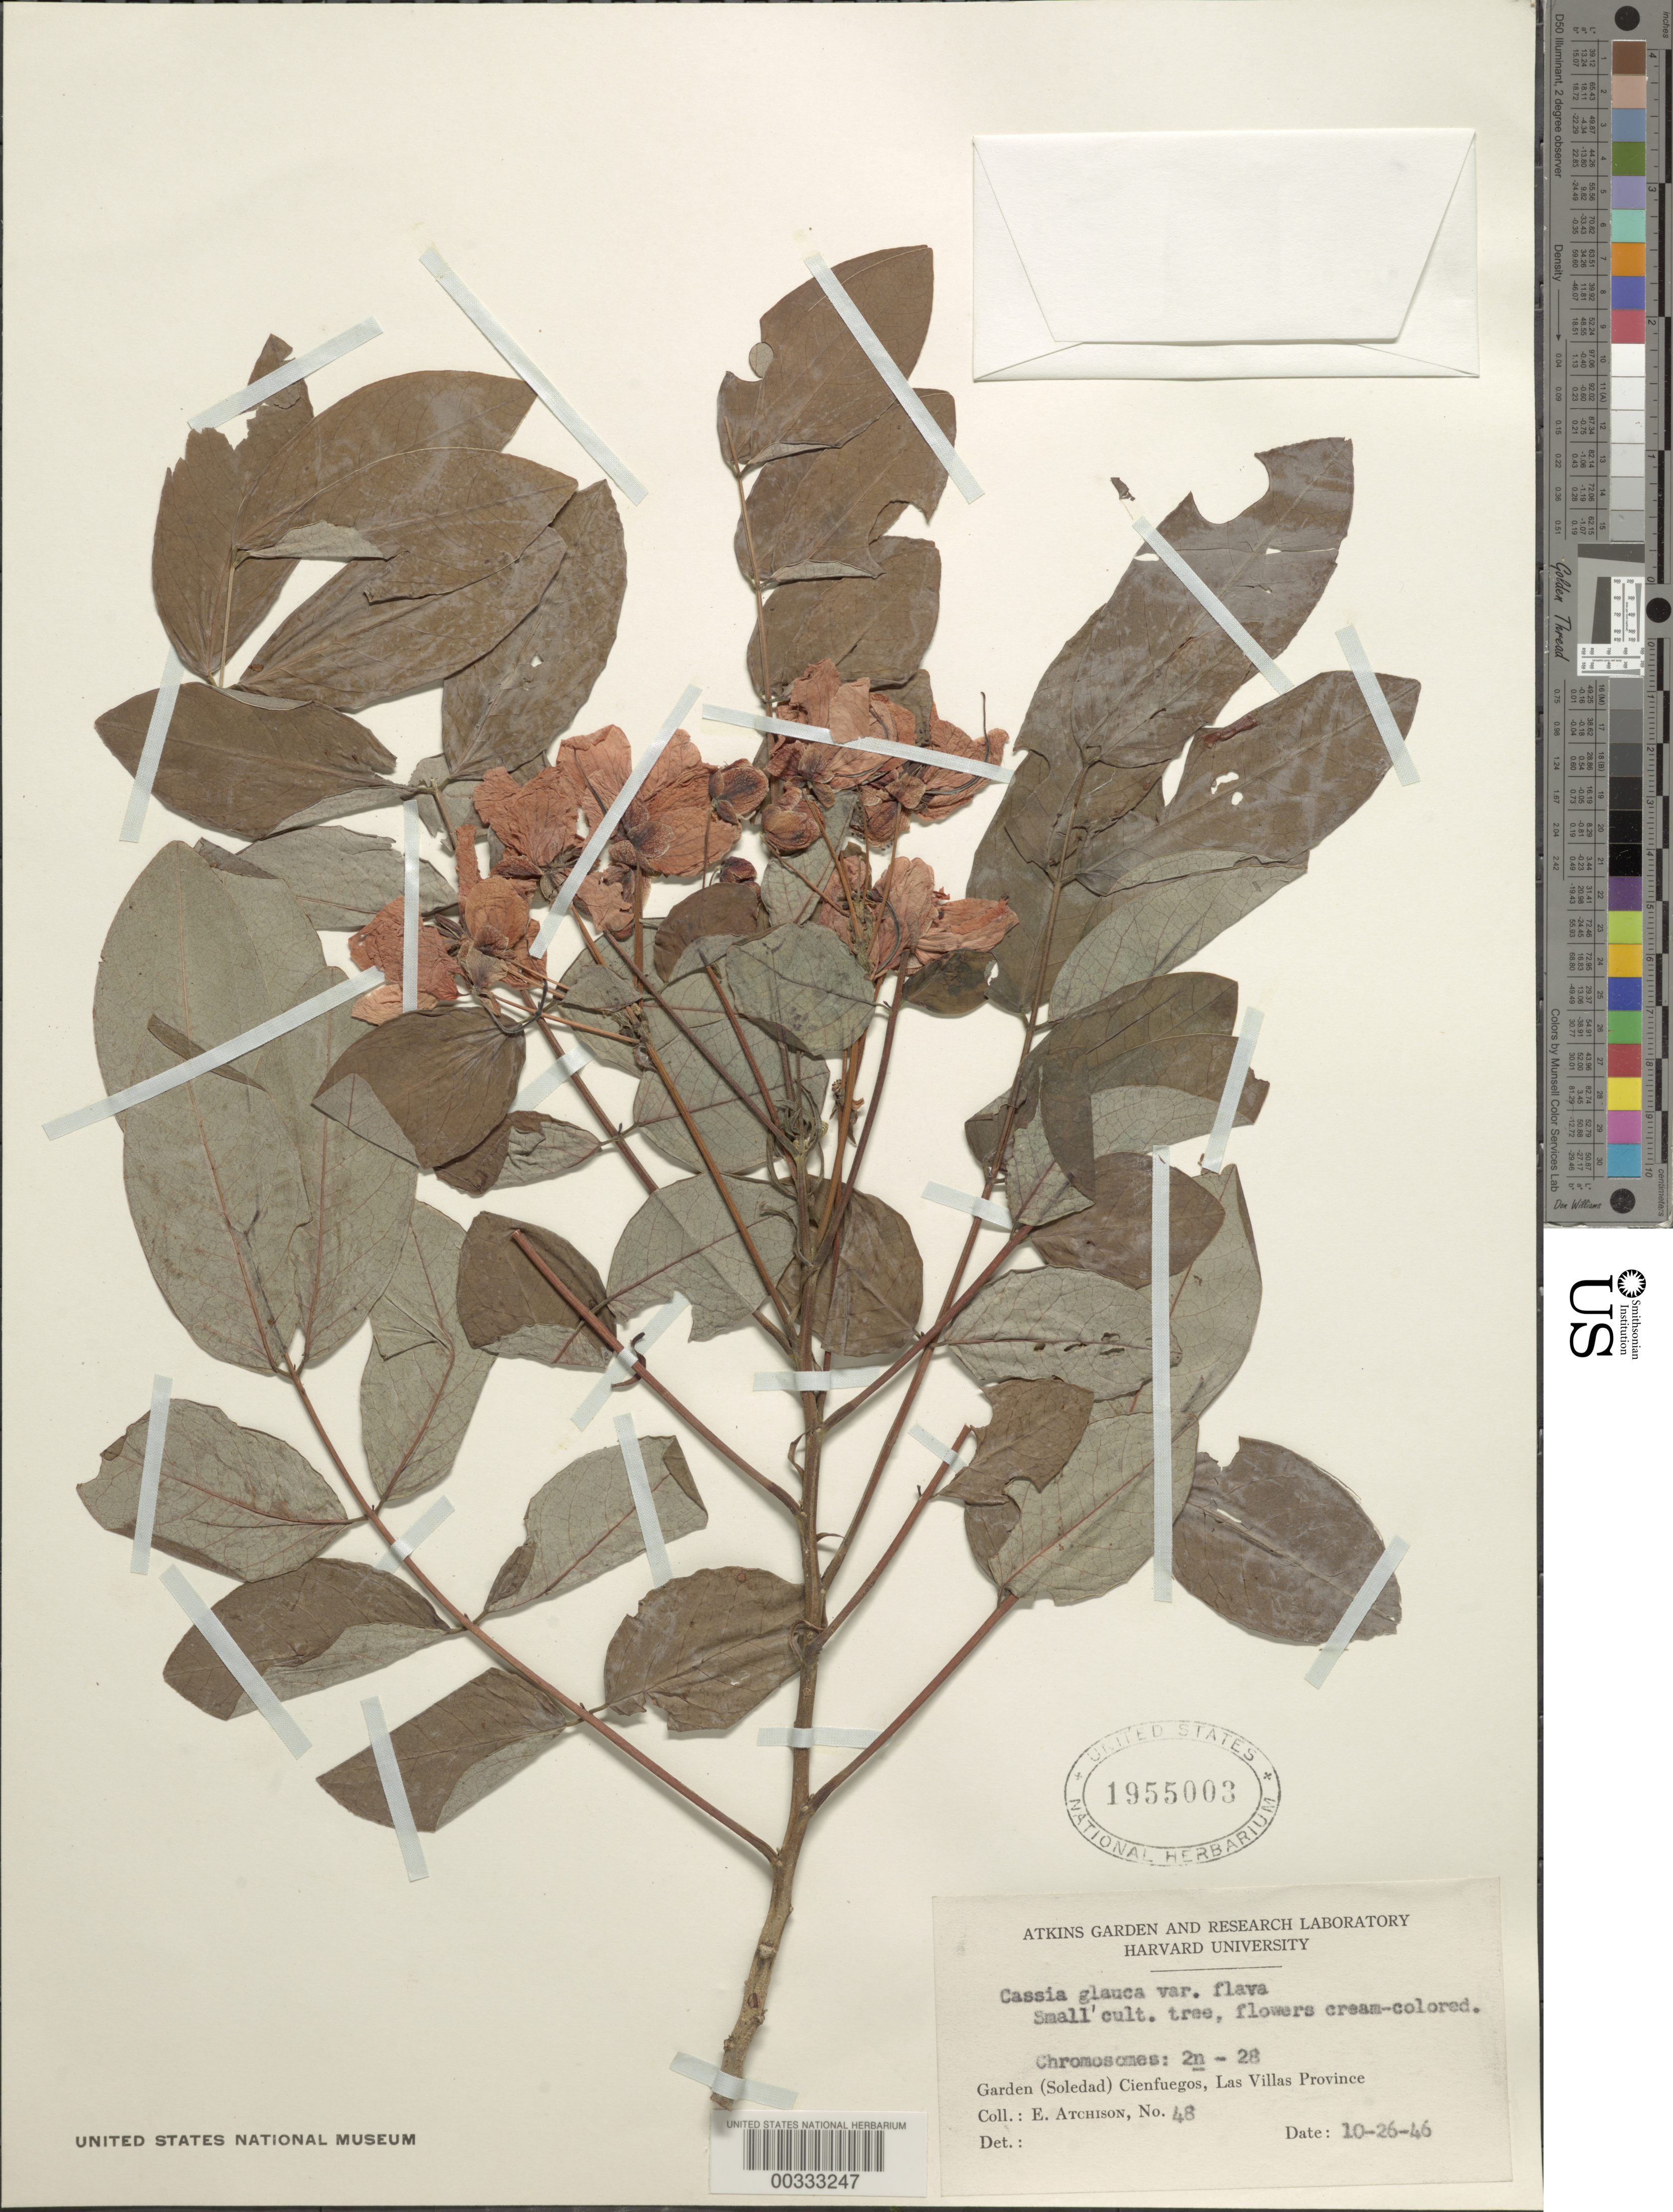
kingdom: Plantae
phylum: Tracheophyta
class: Magnoliopsida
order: Fabales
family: Fabaceae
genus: Senna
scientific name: Senna surattensis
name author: (Burm. f.) H.S. Irwin & Barneby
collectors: H. Atchison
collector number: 48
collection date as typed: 26 Oct 1946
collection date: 1946-10-26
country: Cuba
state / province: Las Villas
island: Greater Antilles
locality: Garden, soledad, cienfuegos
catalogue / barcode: US 1955003